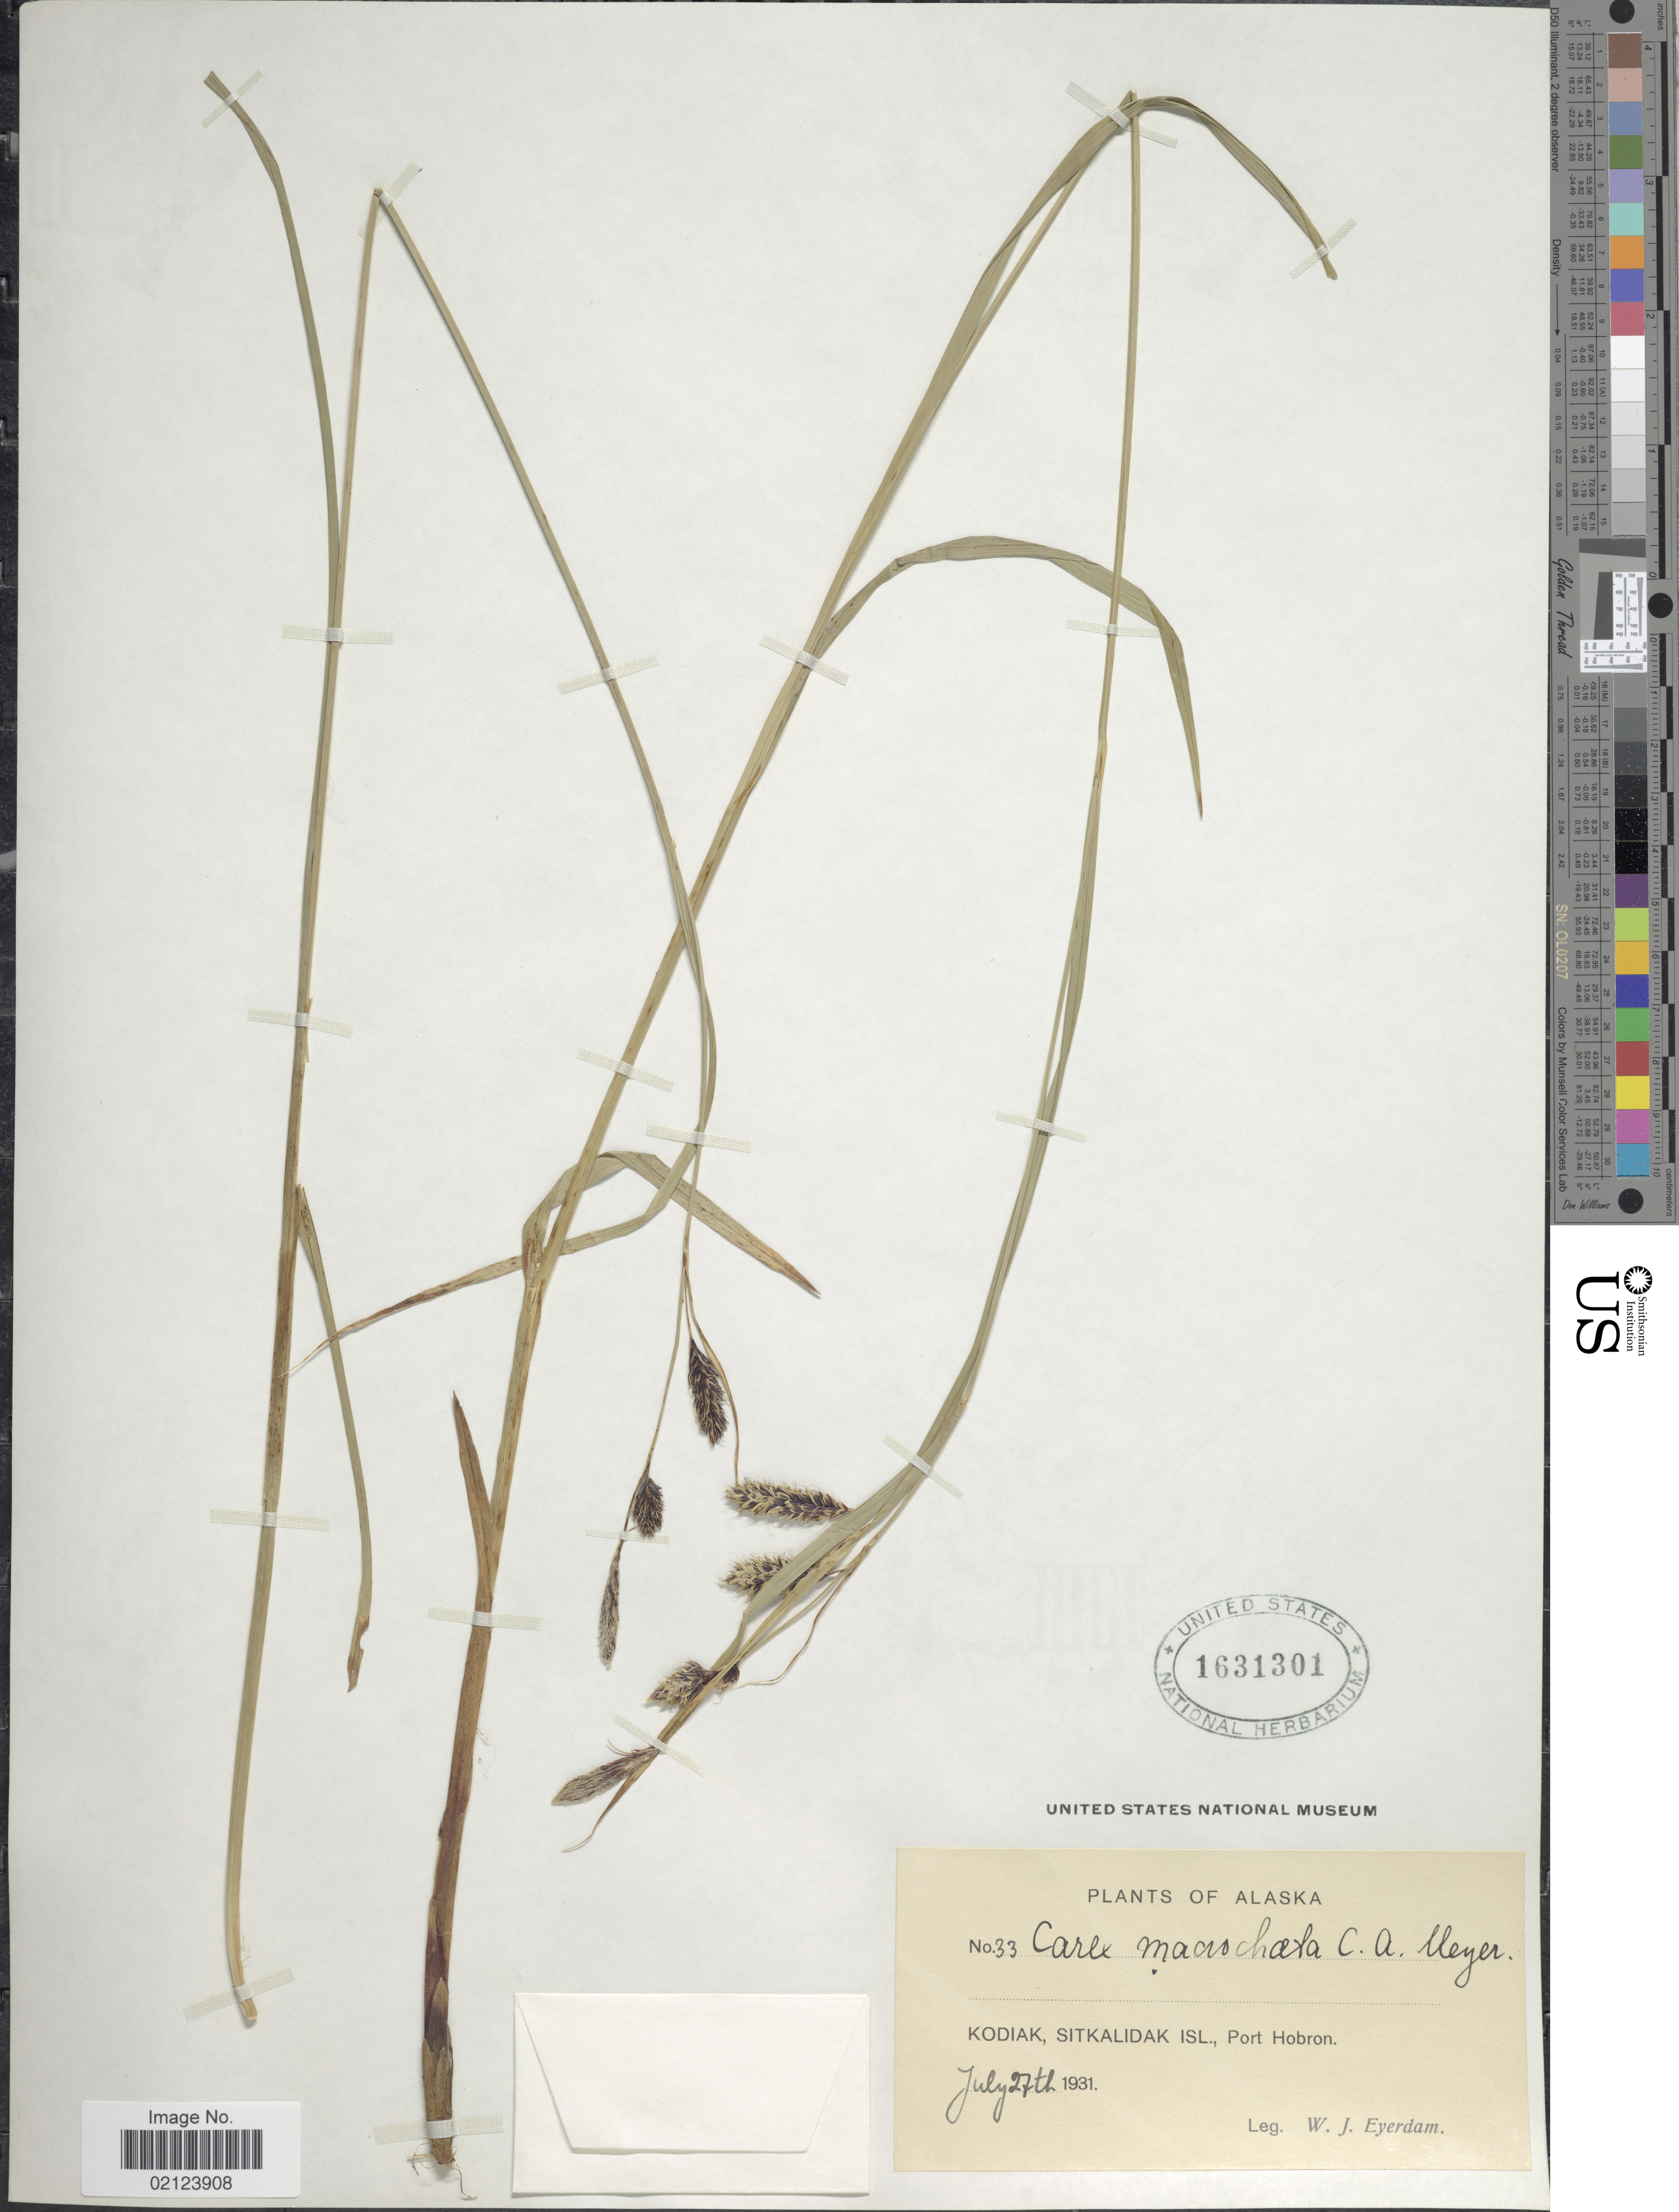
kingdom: Plantae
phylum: Tracheophyta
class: Liliopsida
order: Poales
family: Cyperaceae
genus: Carex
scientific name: Carex macrochaeta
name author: C.A. Mey.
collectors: W. J. Eyerdam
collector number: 33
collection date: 1931-07-27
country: United States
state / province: Alaska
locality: Kodiak, Sitkalidak Isl., Port Hobron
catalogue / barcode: US 1631301